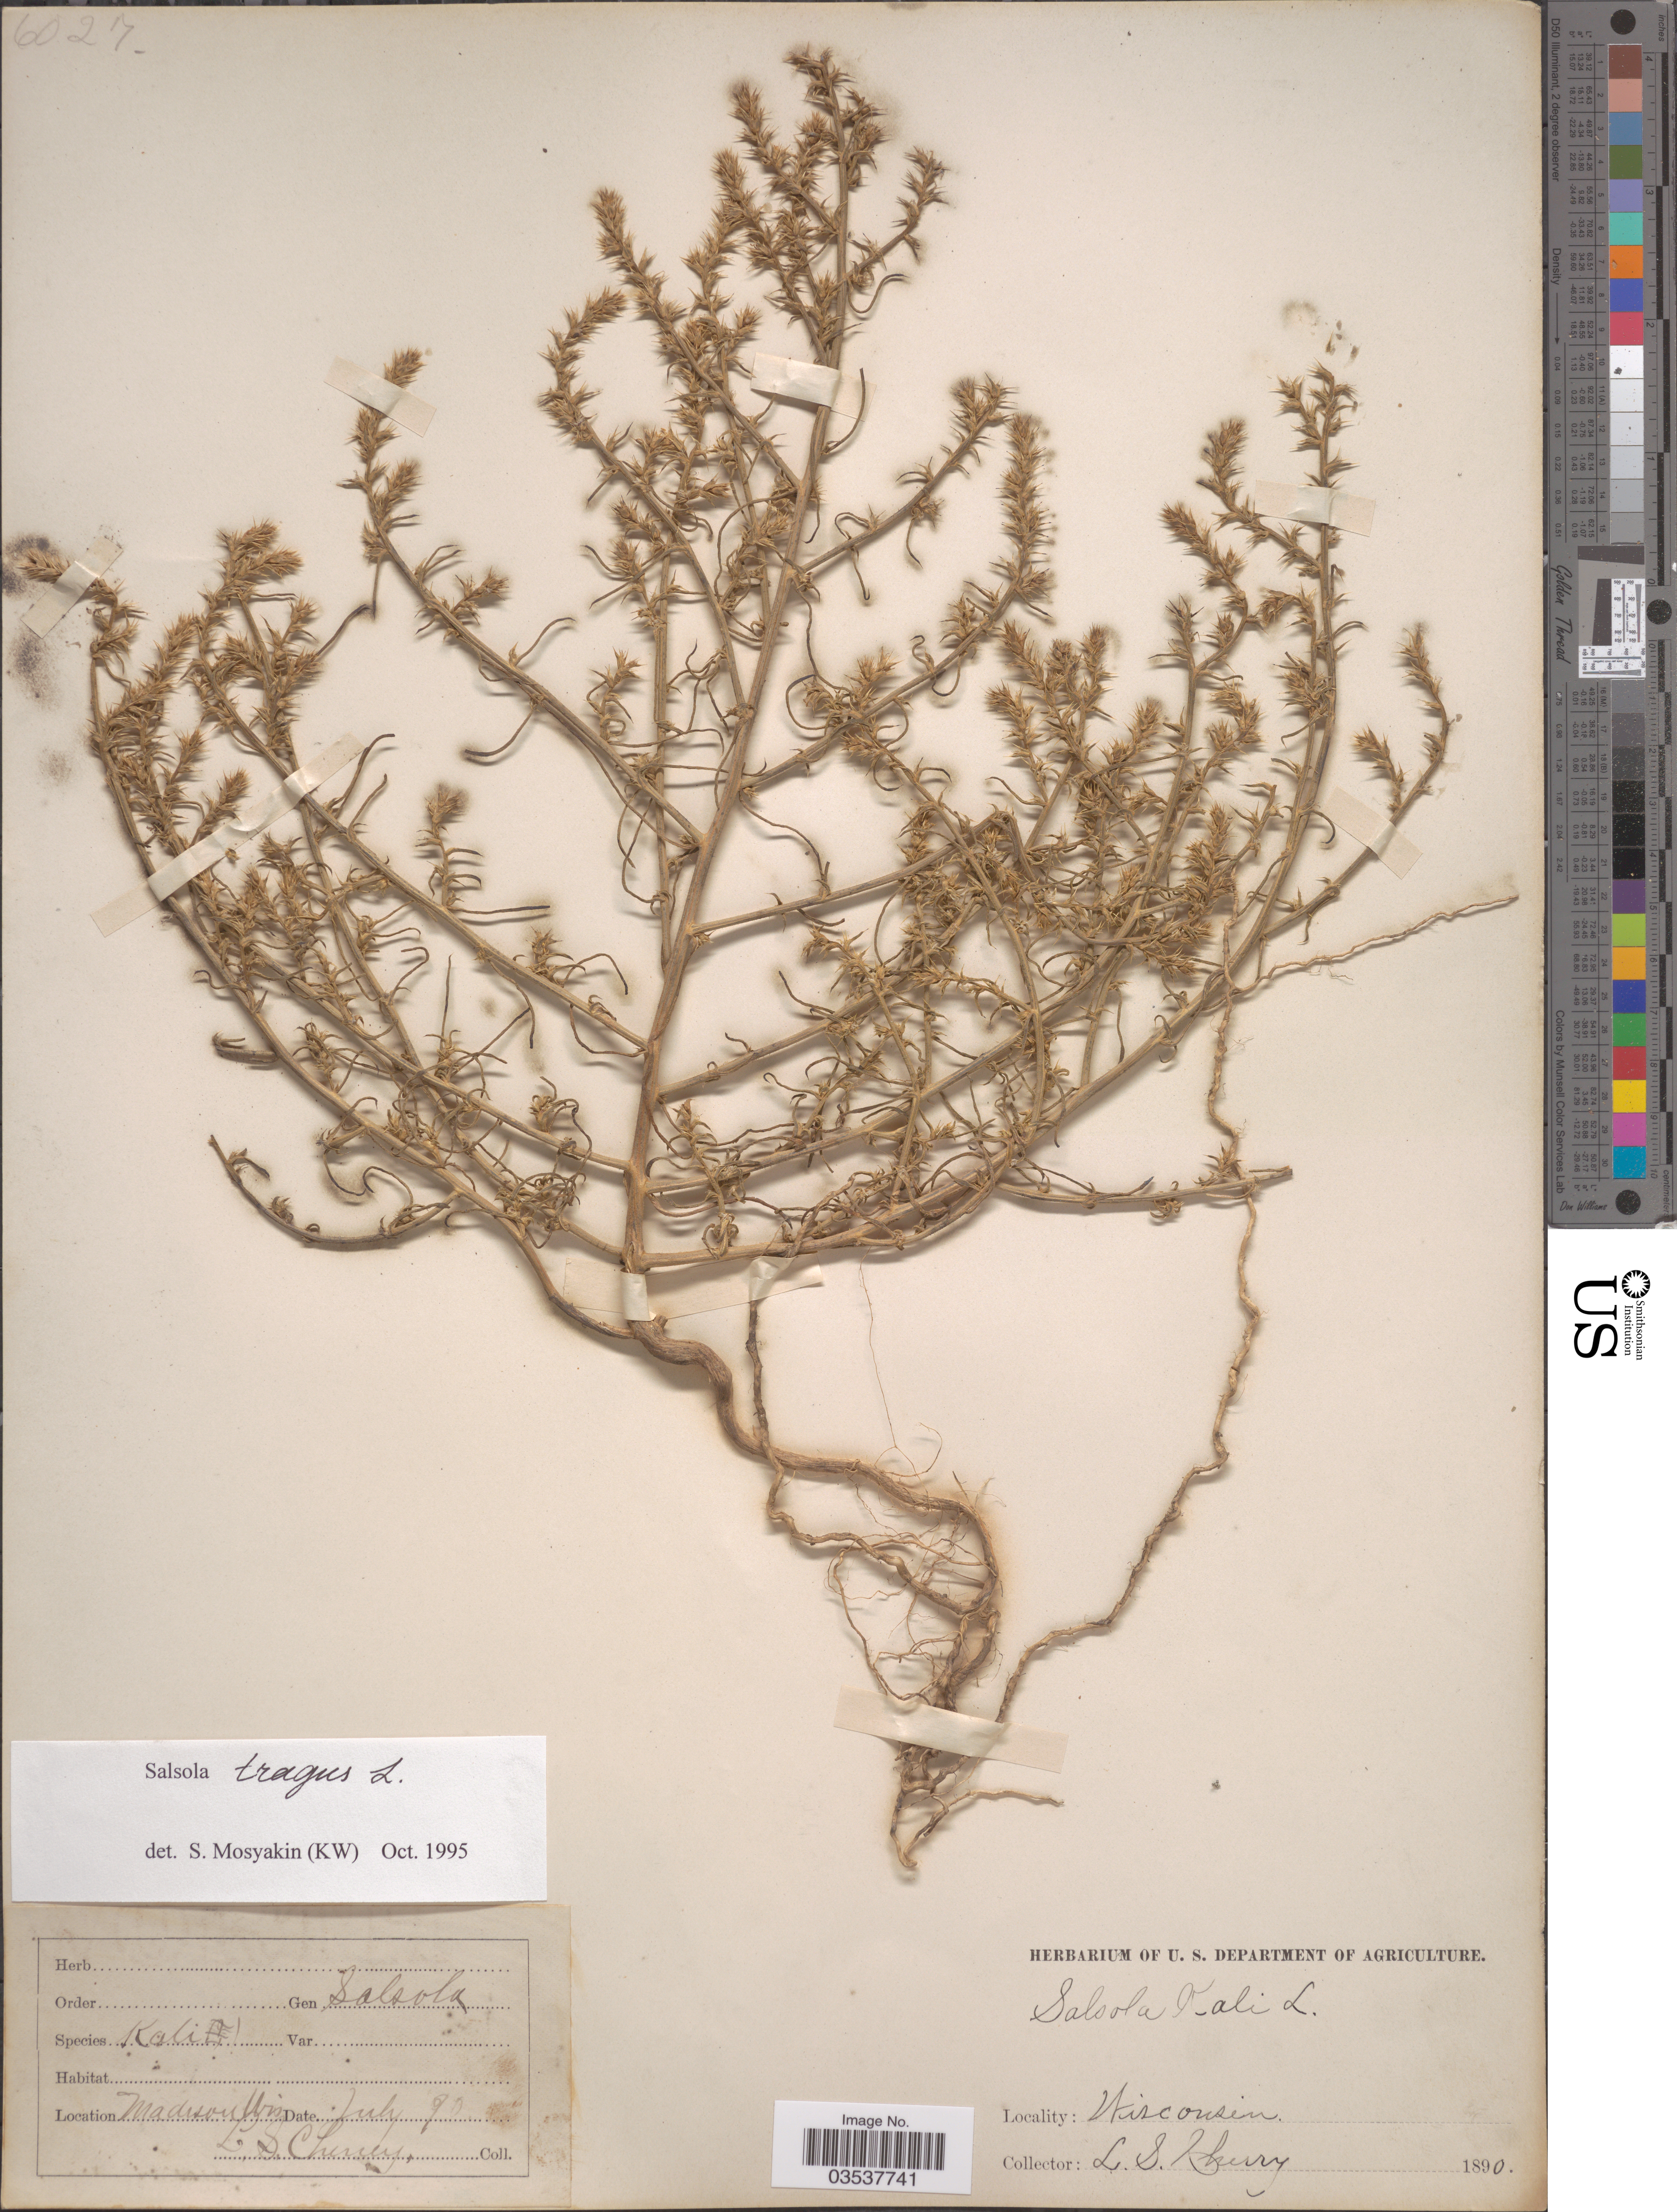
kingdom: Plantae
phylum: Tracheophyta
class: Magnoliopsida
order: Caryophyllales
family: Amaranthaceae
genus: Salsola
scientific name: Salsola pestifer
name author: A. Nelson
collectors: L. Cheney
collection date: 1890-07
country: United States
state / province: Wisconsin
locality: Madison.